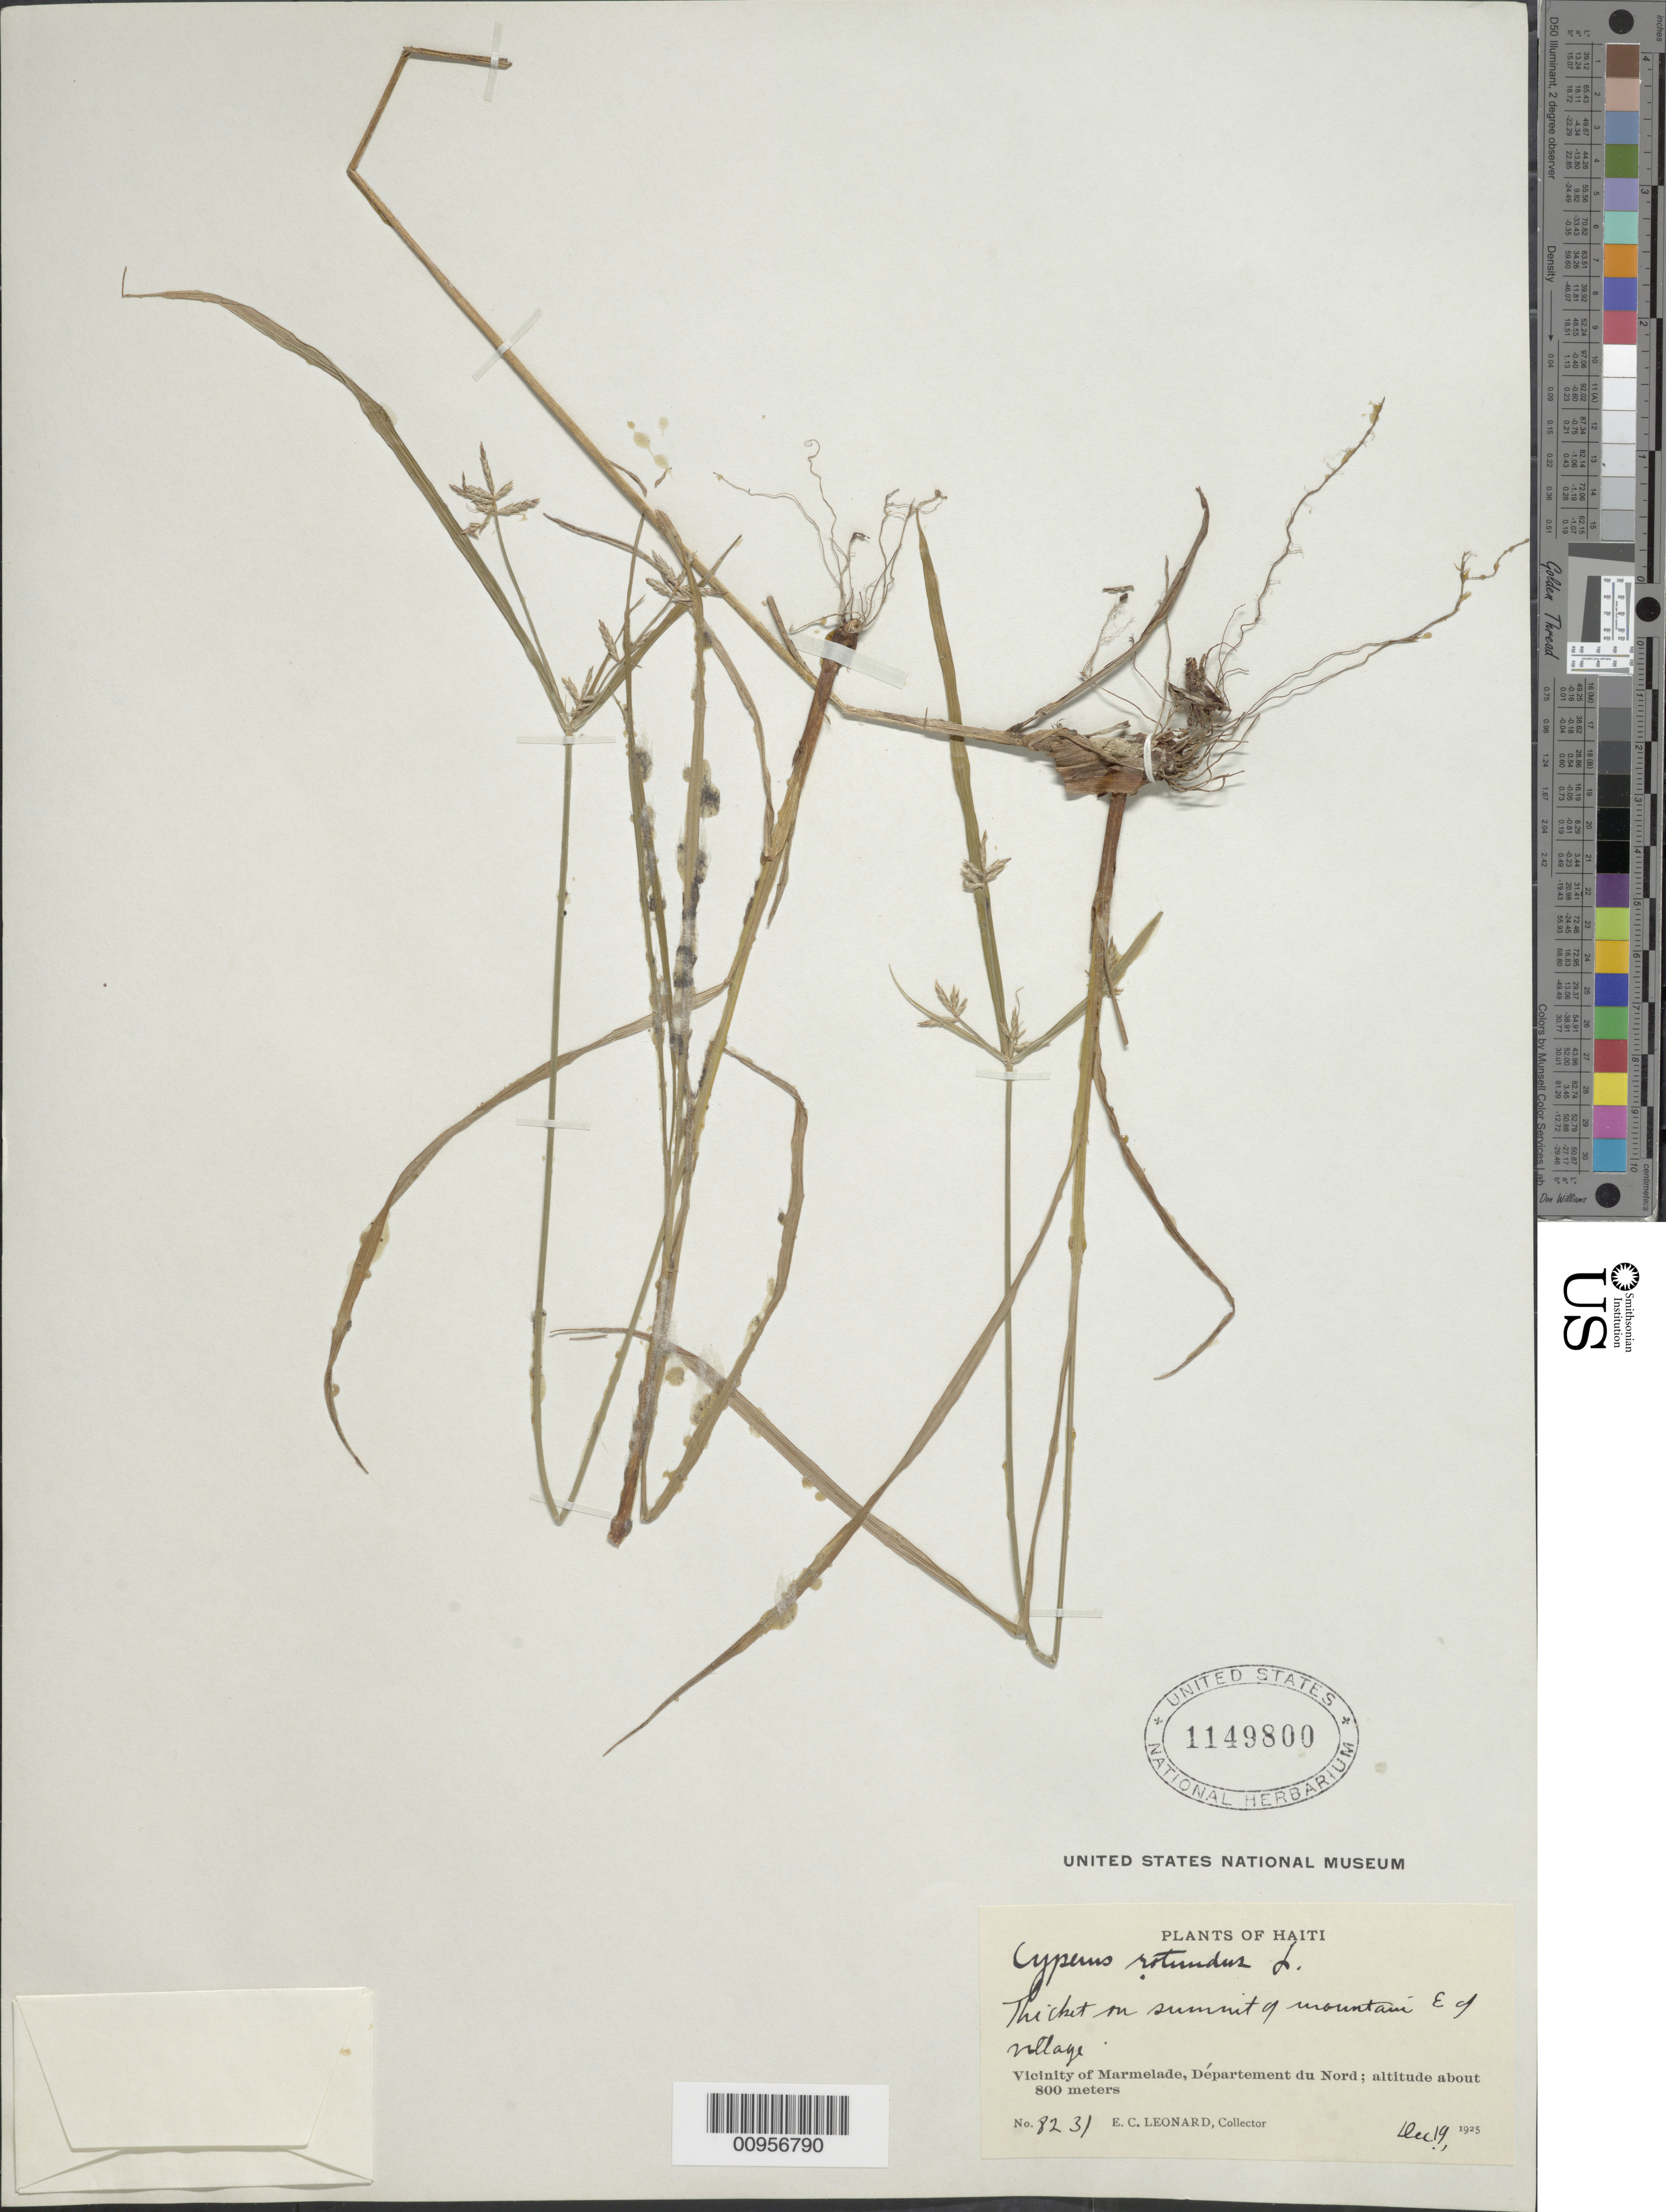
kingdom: Plantae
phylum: Tracheophyta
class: Liliopsida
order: Poales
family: Cyperaceae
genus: Cyperus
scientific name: Cyperus sphacelatus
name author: Rottb.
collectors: E. C. Leonard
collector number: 8231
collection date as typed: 19 Dec 1925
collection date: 1925-12-19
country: Haiti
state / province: Nord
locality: Vicinity of Marmelade, on summit of mountain, E of village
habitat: Thicket on summit of mountain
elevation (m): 800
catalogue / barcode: US 1149800